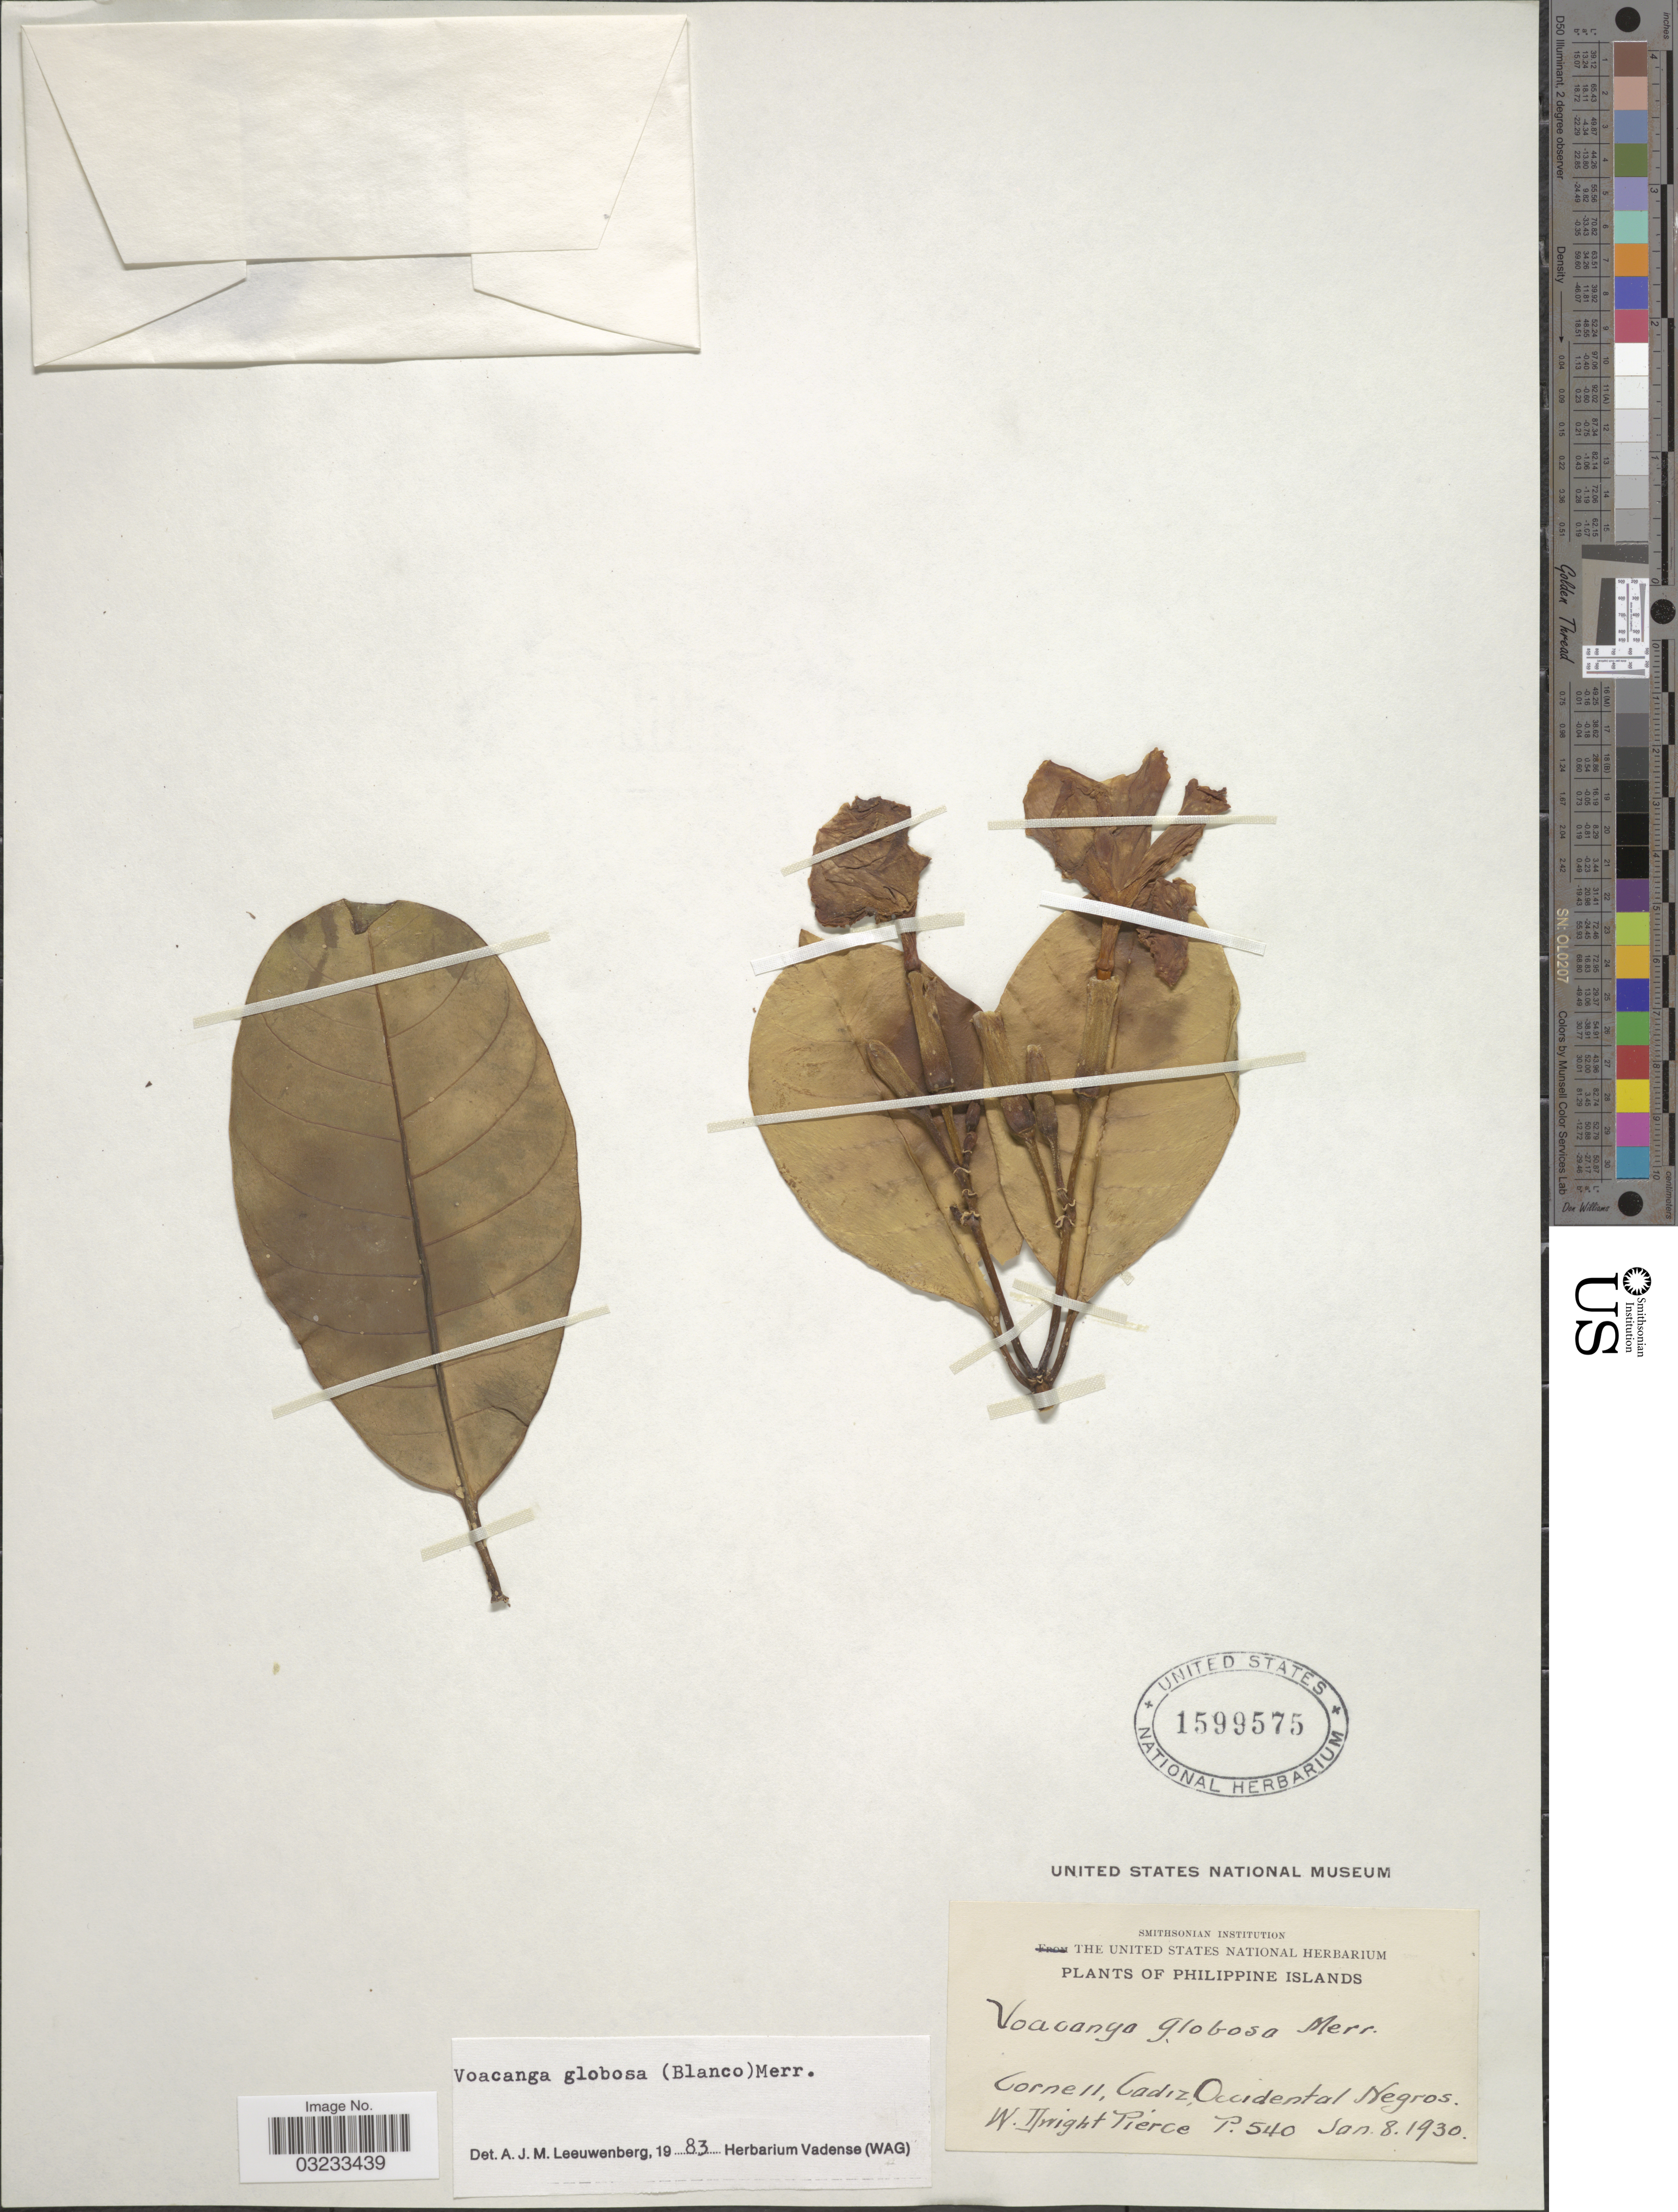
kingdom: Plantae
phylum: Tracheophyta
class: Magnoliopsida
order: Gentianales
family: Apocynaceae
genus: Voacanga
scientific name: Voacanga globosa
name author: (Blanco) Merr.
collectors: W. Pierce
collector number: P. 540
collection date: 1930-01-08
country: Philippines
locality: Cornell, Cadiz, Occidental Negros.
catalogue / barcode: US 1599575